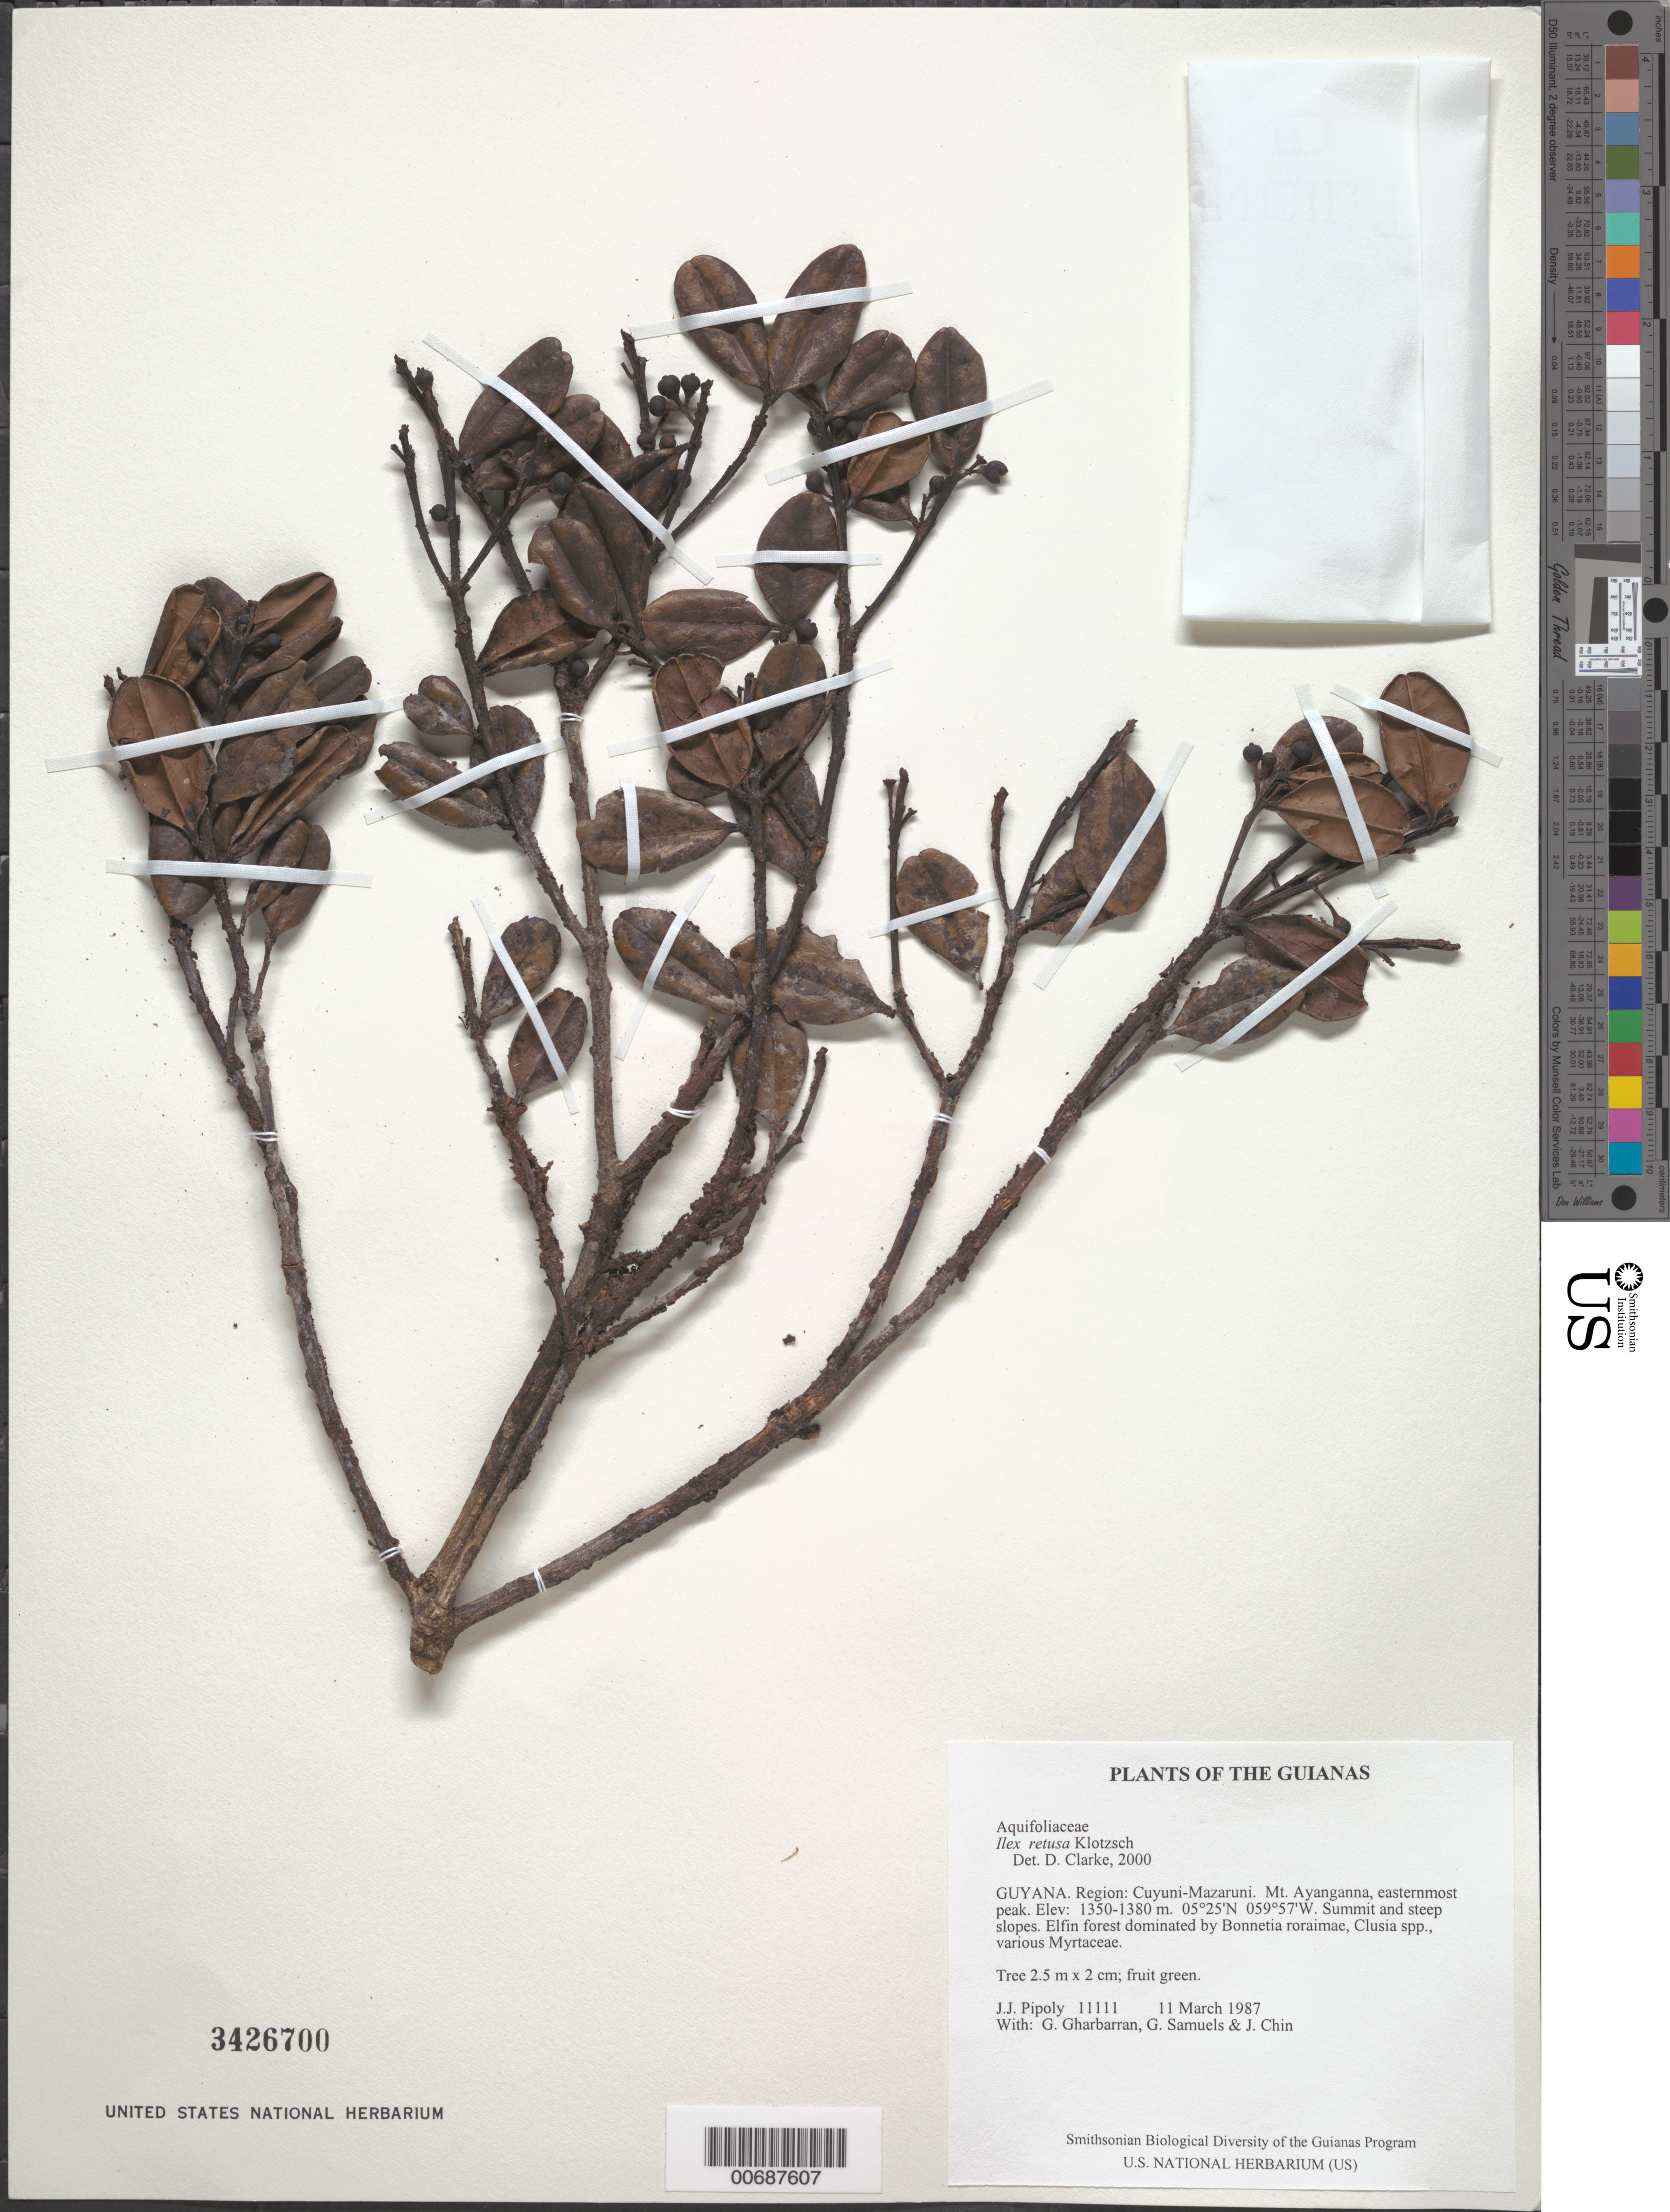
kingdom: Plantae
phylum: Tracheophyta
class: Magnoliopsida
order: Aquifoliales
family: Aquifoliaceae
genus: Ilex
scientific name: Ilex retusa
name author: Klotzsch ex Reissek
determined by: Clarke, H. D., University of North Carolina (Asheville)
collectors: J. J. Pipoly, G. Gharbarran, G. Samuels & J. Chin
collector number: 11111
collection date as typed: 11 March 1987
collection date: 1987-03-11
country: Guyana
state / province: Cuyuni-Mazaruni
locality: Mt. Ayanganna, easternmost peak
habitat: Summit and steep slopes. Elfin forest dominated by Bonnetia roraimae, Clusia spp., various Myrtaceae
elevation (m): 1350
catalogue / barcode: US 3426700